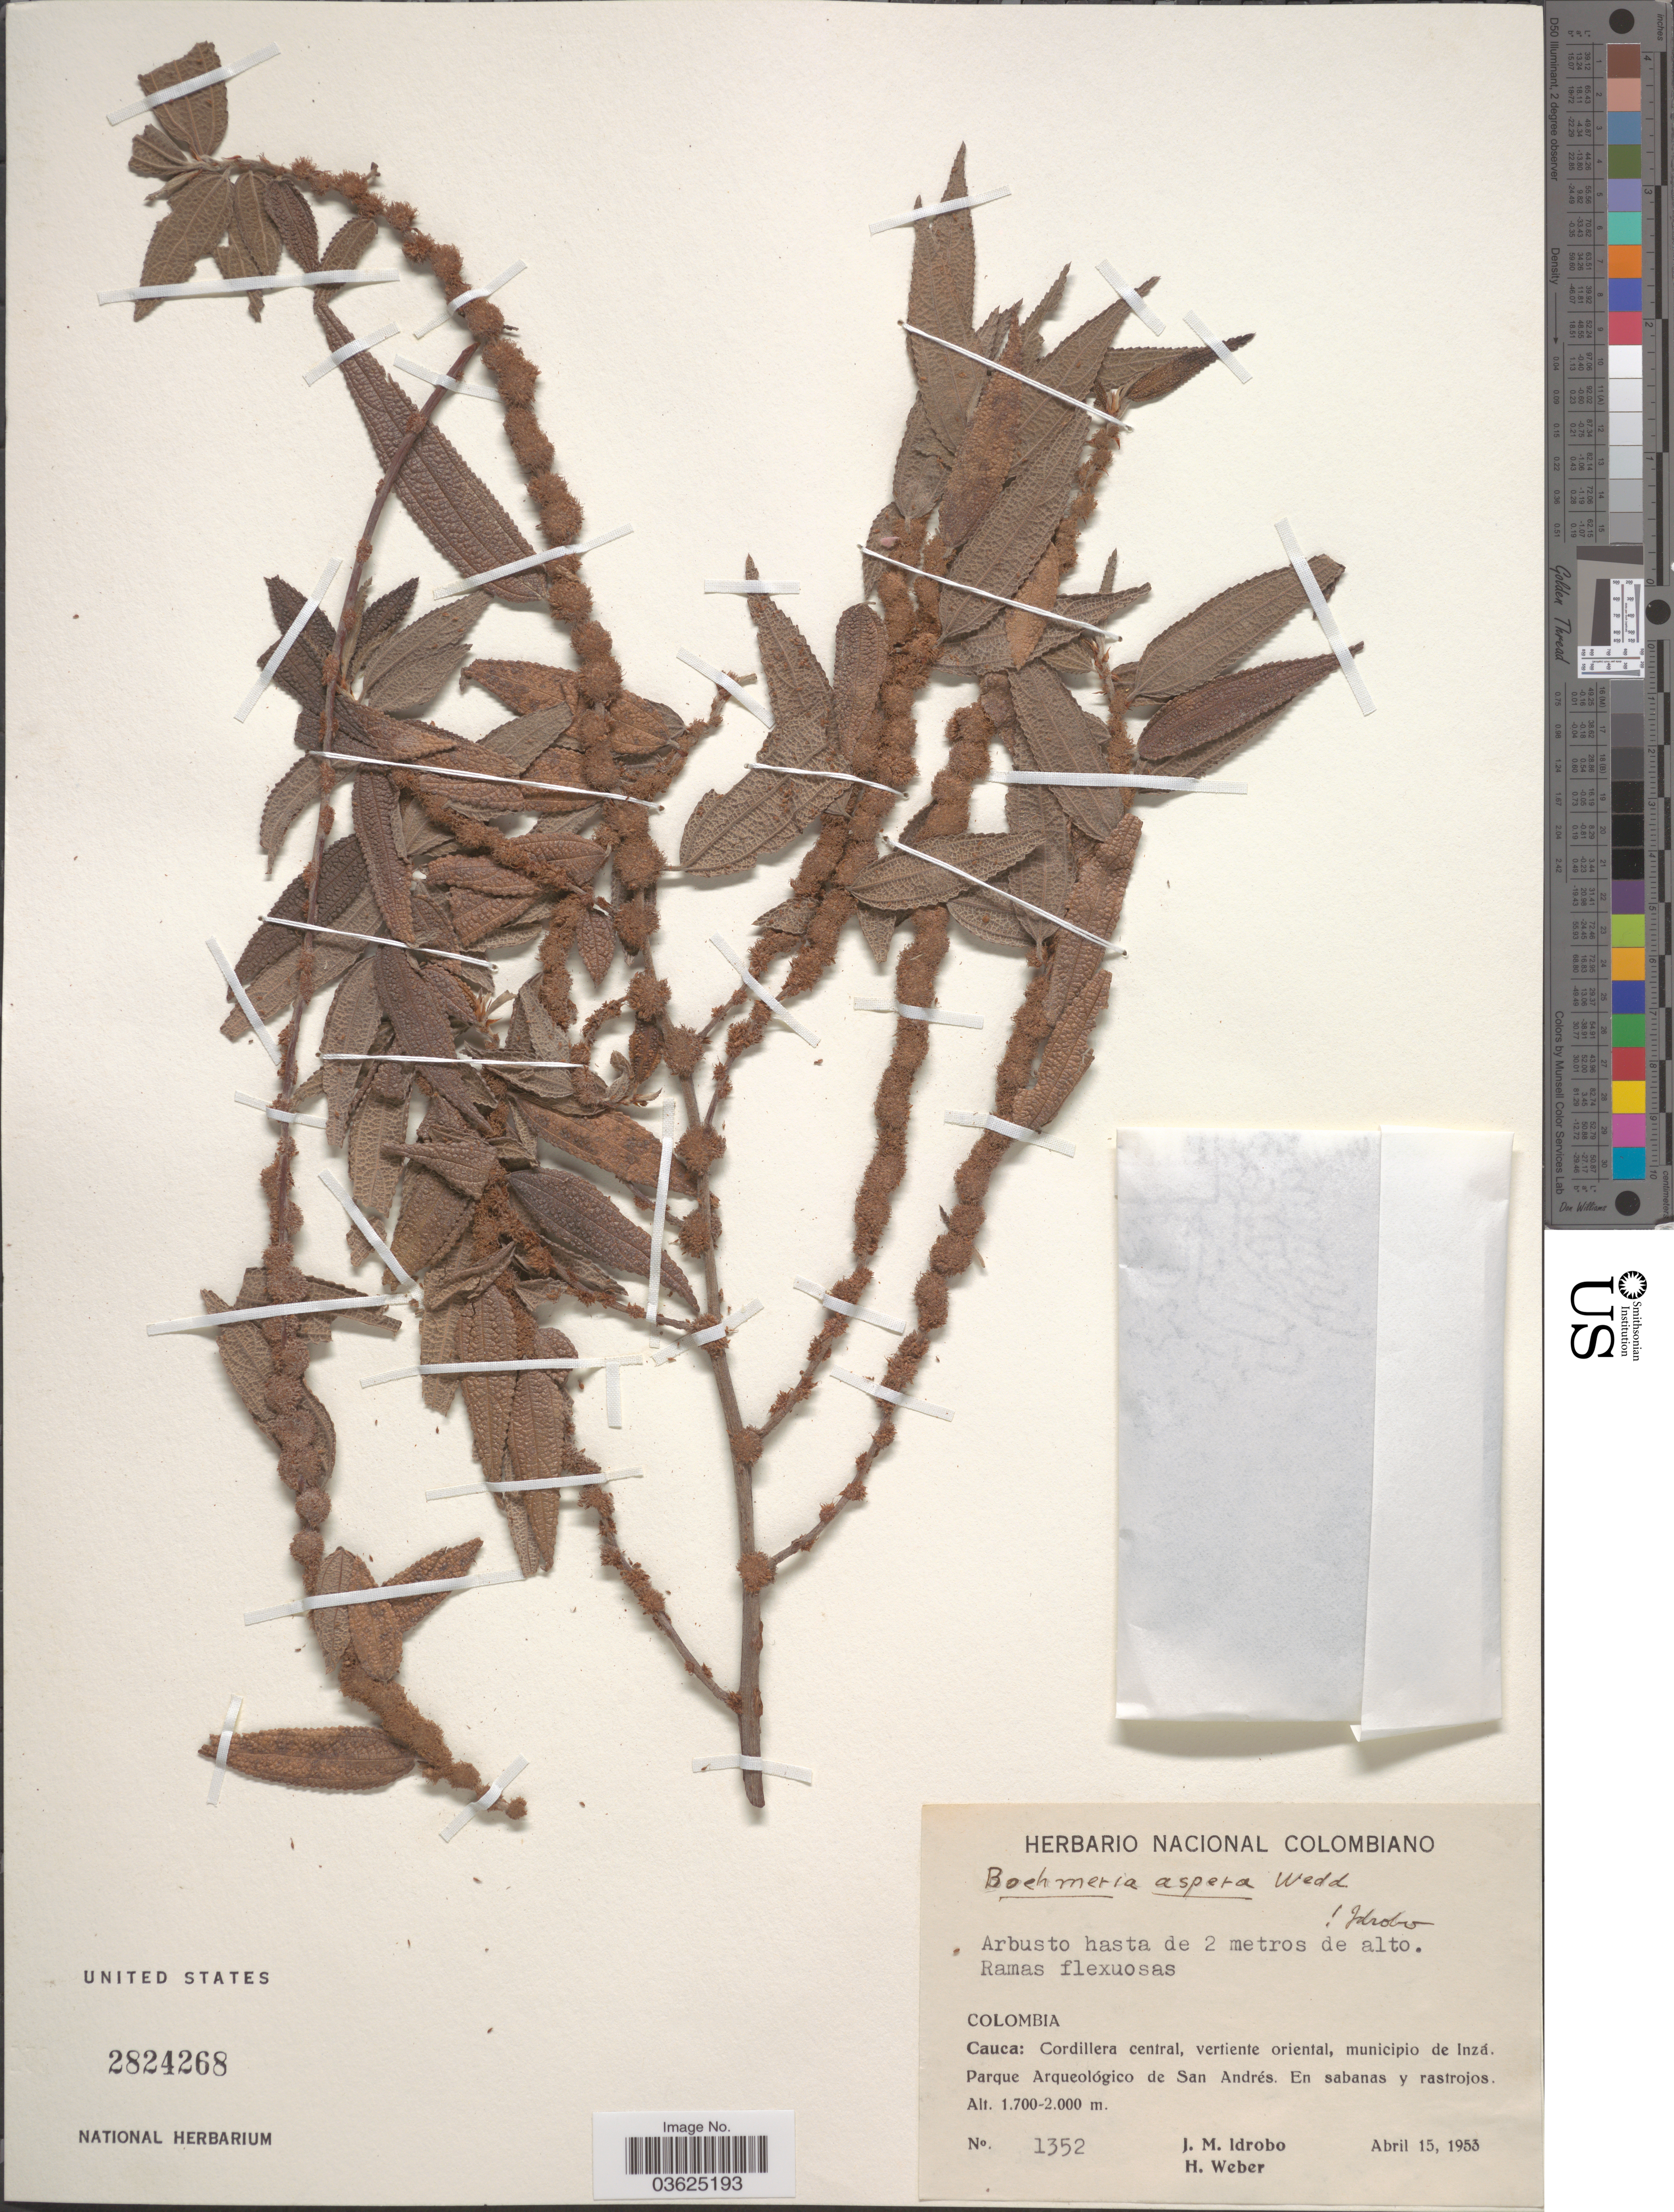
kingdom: Plantae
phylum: Tracheophyta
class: Magnoliopsida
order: Rosales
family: Urticaceae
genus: Boehmeria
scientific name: Boehmeria aspera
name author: Wedd.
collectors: J. M. Idrobo & H. Weber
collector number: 1352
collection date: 1953-04-15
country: Colombia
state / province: Cauca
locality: Cordillera central, vertiente oriental, municipio de Inzá. Parque Arqueológico de San Andrés.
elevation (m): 1700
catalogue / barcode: US 2824268